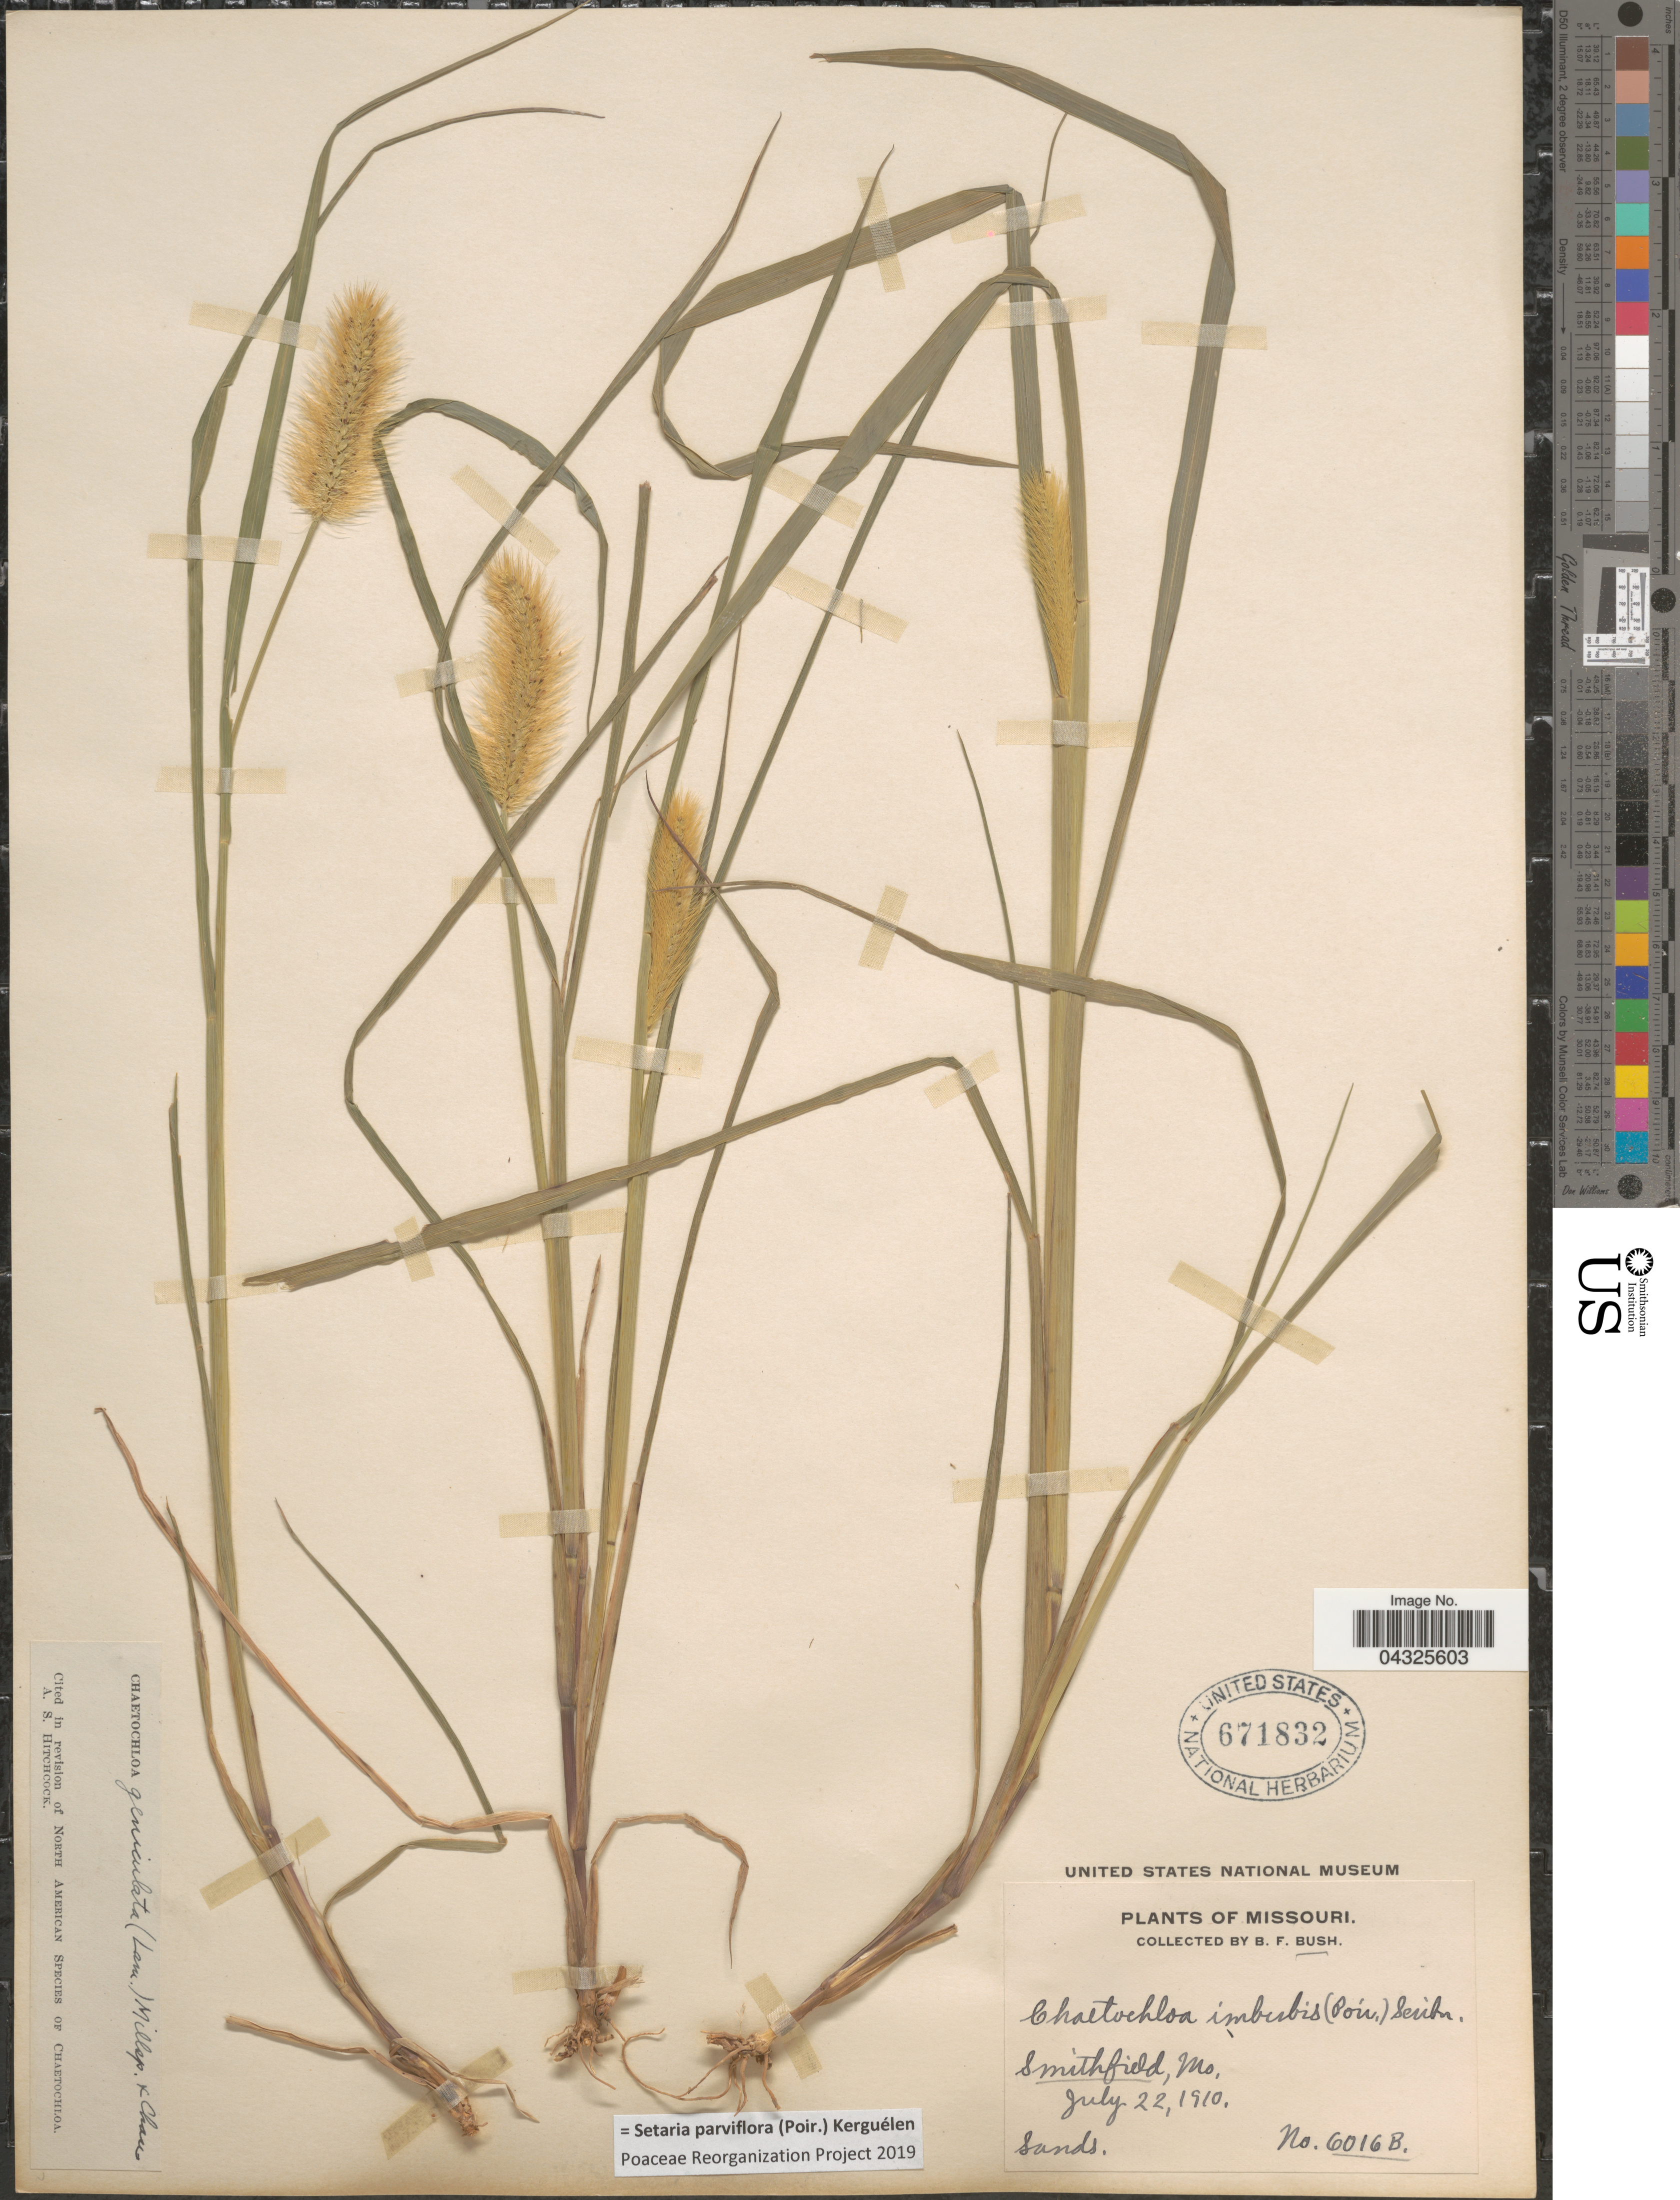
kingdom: Plantae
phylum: Tracheophyta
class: Liliopsida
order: Poales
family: Poaceae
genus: Setaria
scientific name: Setaria parviflora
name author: (Poir.) Kerguélen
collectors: B. F. Bush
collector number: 6016B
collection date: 1910-07-22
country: United States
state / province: Missouri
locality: Smithfield.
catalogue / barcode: US 671832